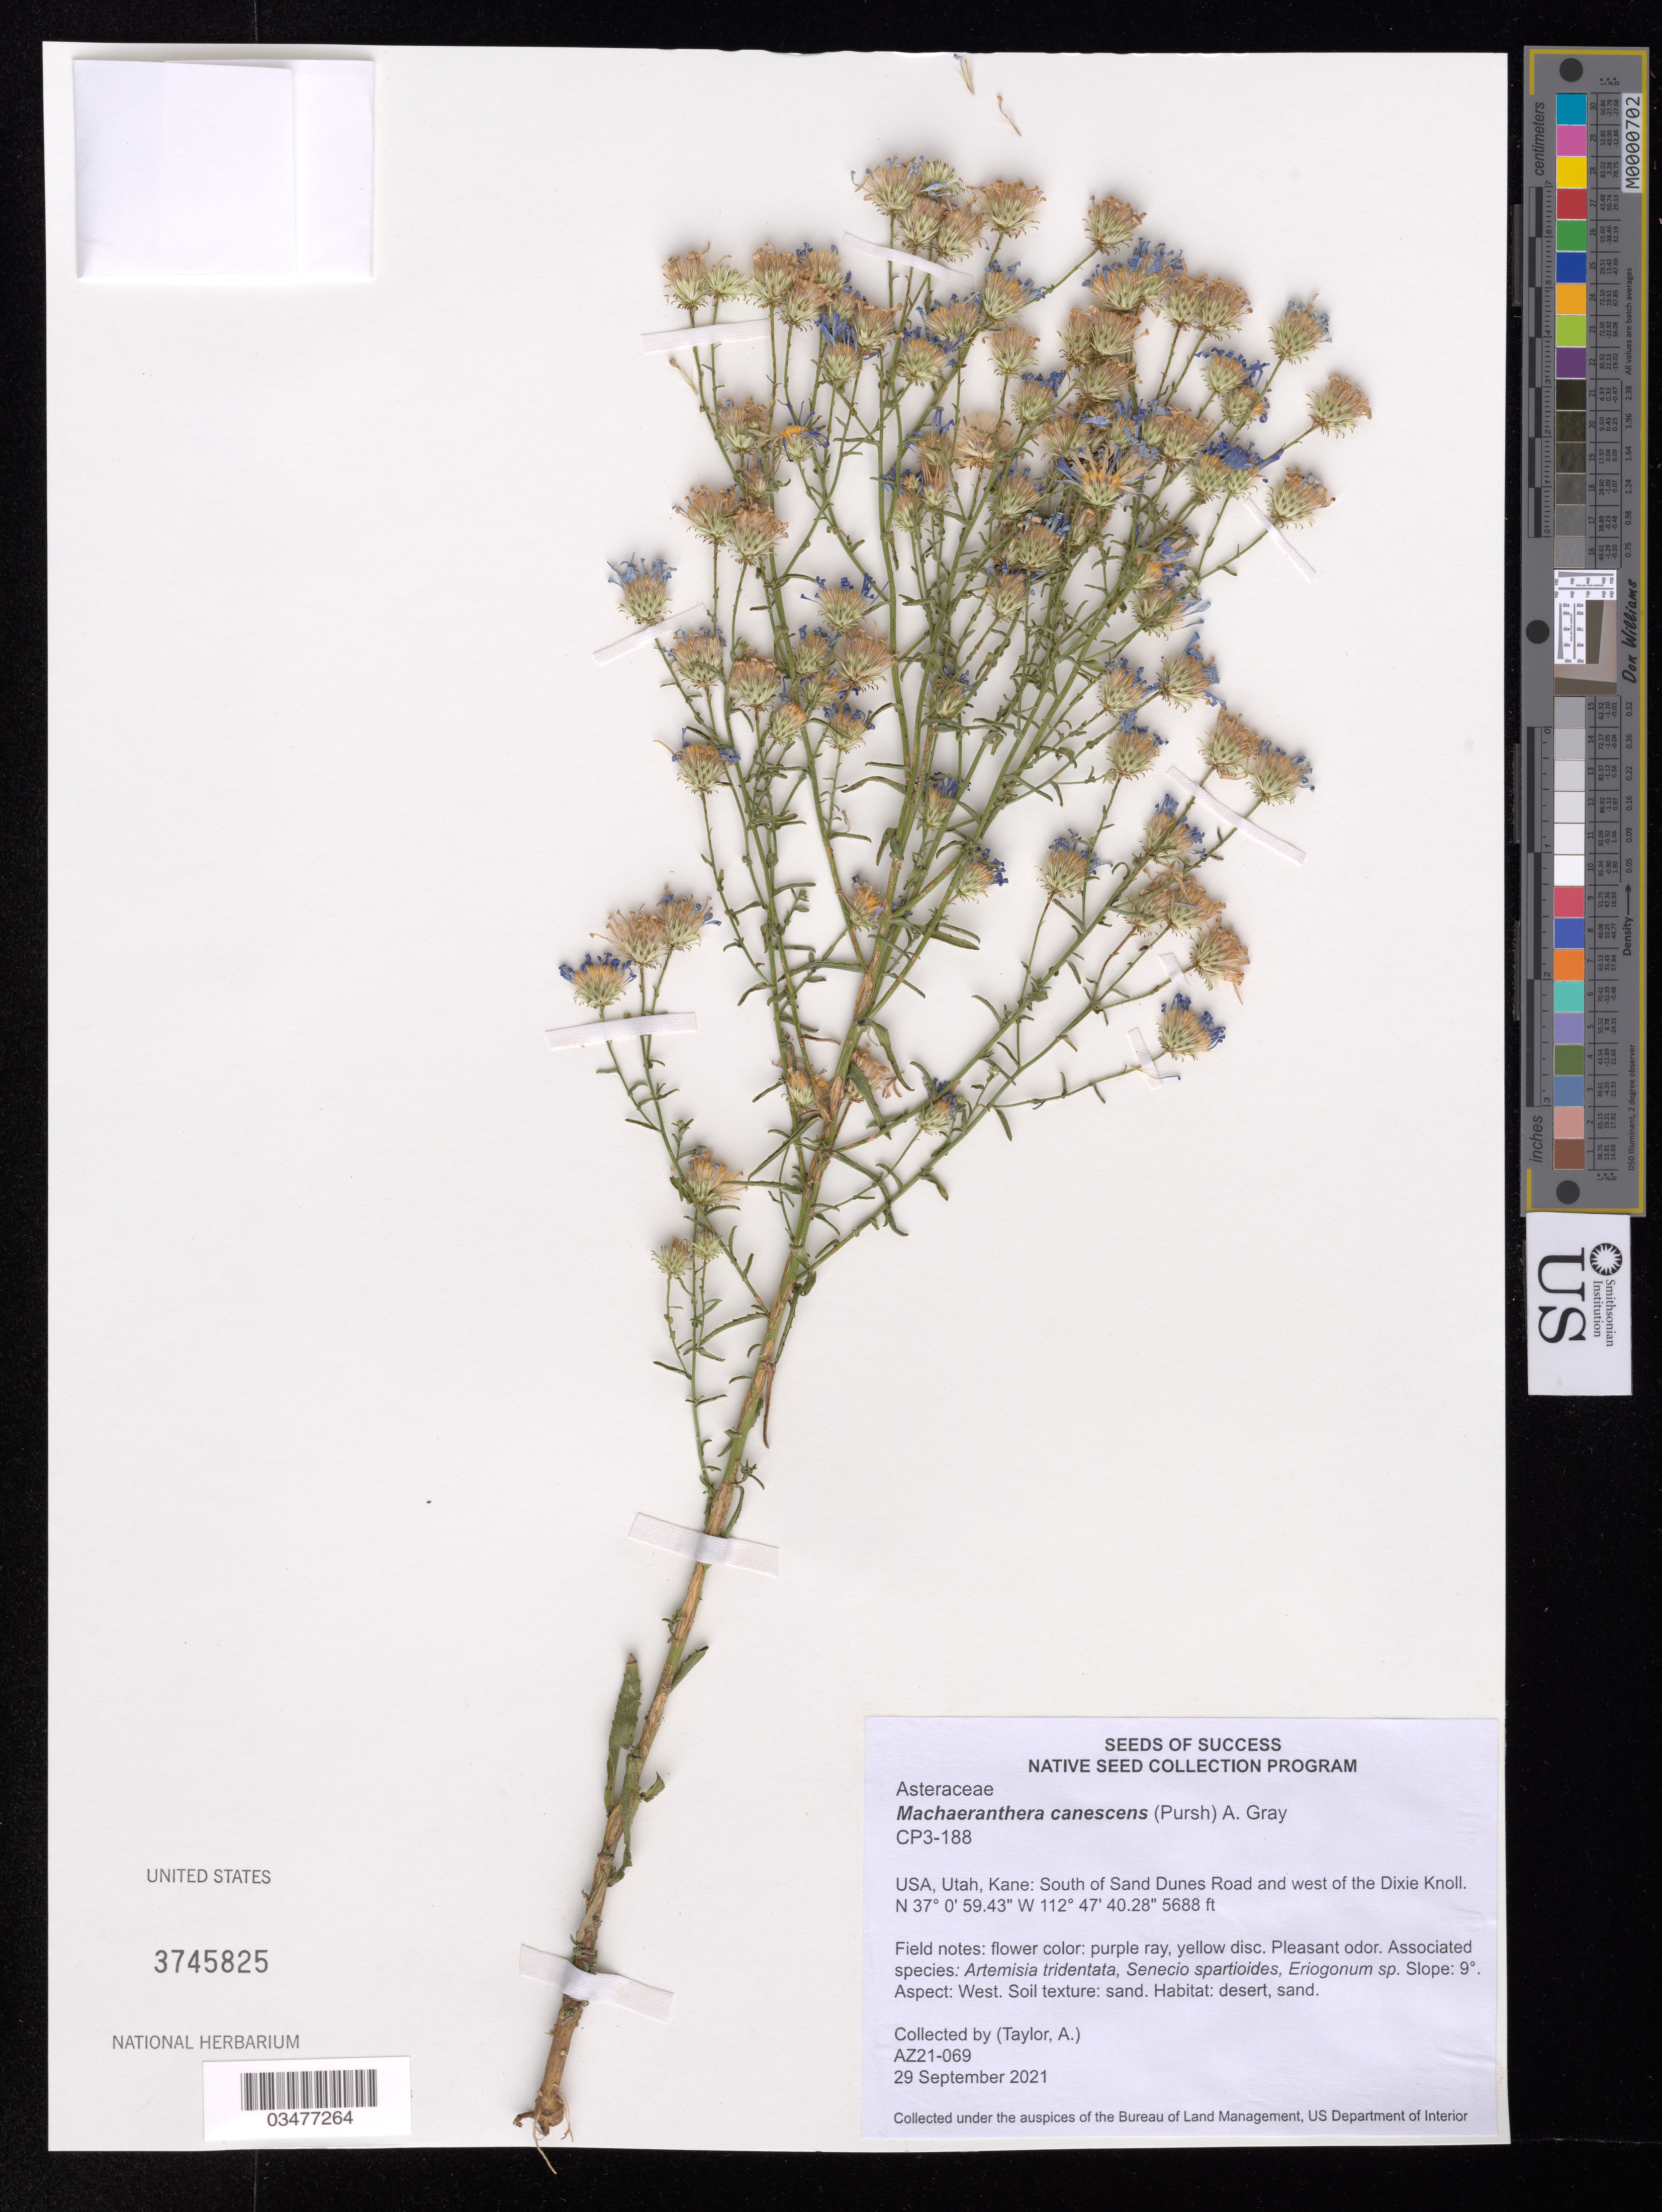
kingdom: Plantae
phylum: Tracheophyta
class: Magnoliopsida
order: Asterales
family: Asteraceae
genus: Machaeranthera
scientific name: Machaeranthera canescens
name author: (Pursh) A. Gray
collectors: A. Taylor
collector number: AZ21-069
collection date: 2021-09-29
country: United States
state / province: Utah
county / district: Kane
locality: S of Sand Dunes Rd and W of the Dixie Knoll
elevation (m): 1734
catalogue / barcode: US 3745825